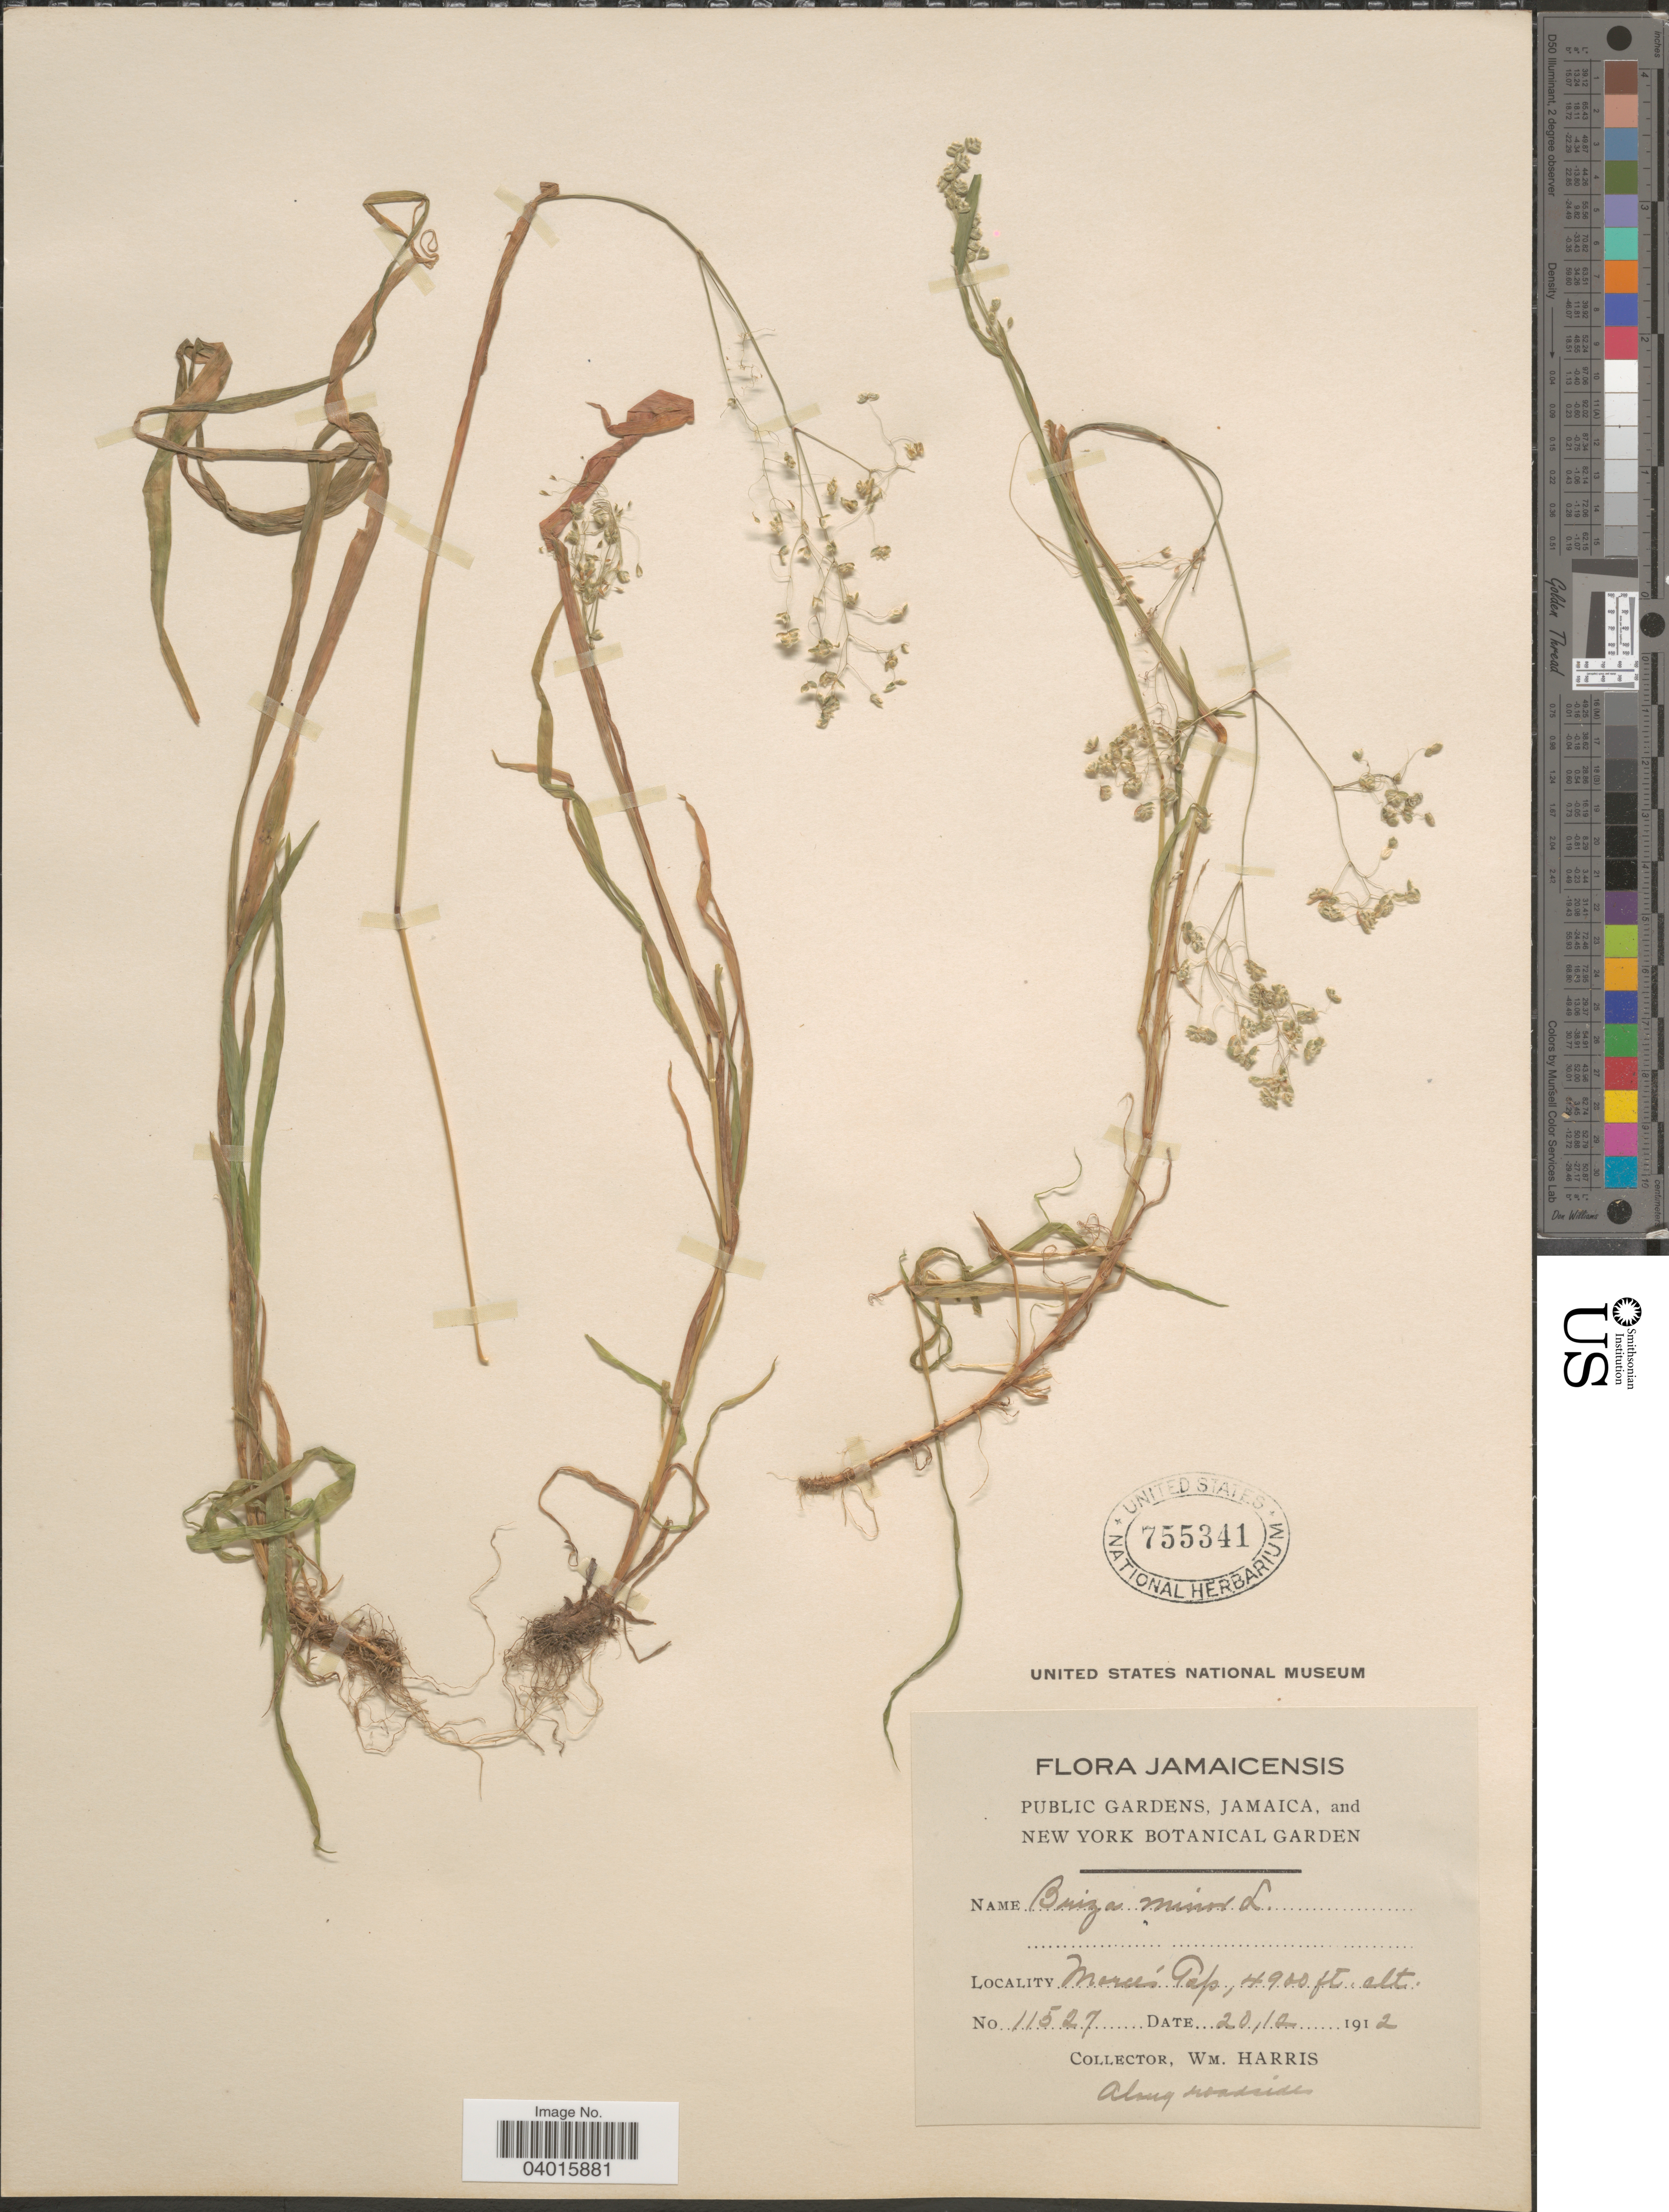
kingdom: Plantae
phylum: Tracheophyta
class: Liliopsida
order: Poales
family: Poaceae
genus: Briza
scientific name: Briza minor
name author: L.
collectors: W. H. Harris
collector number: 11527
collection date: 1912-12-20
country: Jamaica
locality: Morces Gap.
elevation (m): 1494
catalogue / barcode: US 755341